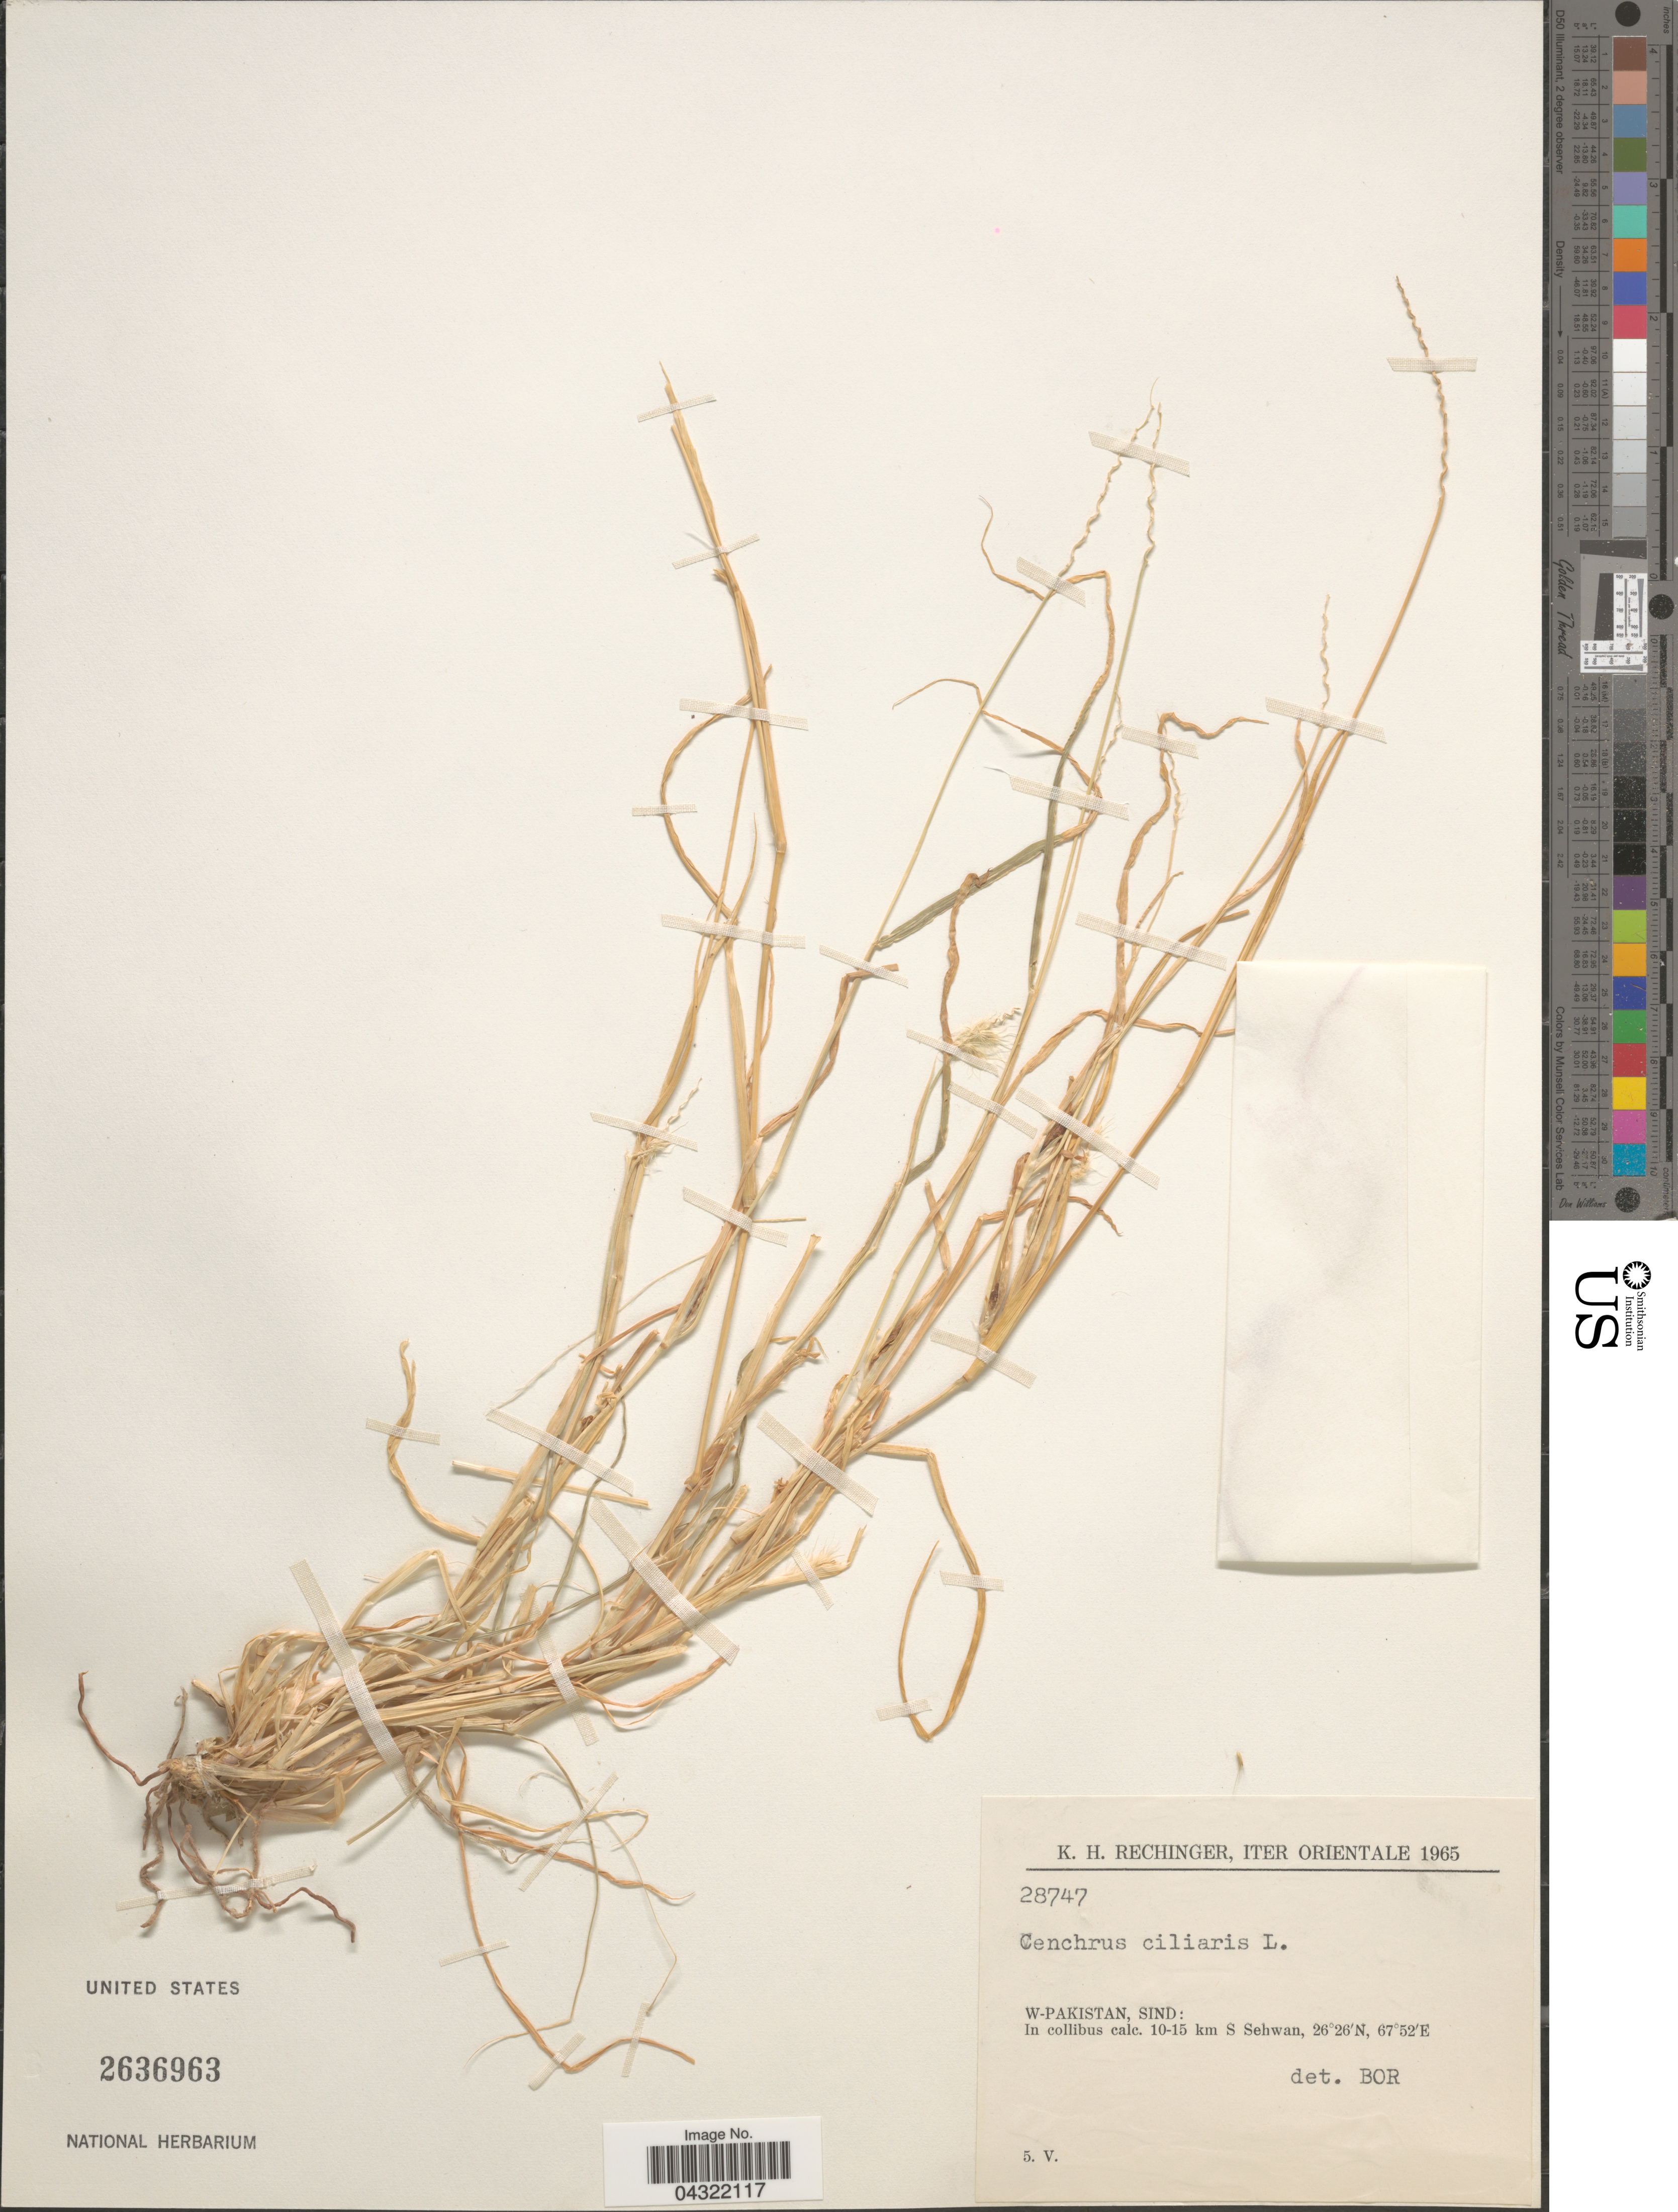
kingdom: Plantae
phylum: Tracheophyta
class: Liliopsida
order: Poales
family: Poaceae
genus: Cenchrus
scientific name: Cenchrus ciliaris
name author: L.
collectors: K. H. Rechinger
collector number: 28747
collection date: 1965-05-05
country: Pakistan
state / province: Sindh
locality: Iter Orientale 1965. W-Pakistan, Sind: In collibus calc. 10-15 km S Sehwan.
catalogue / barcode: US 2636963